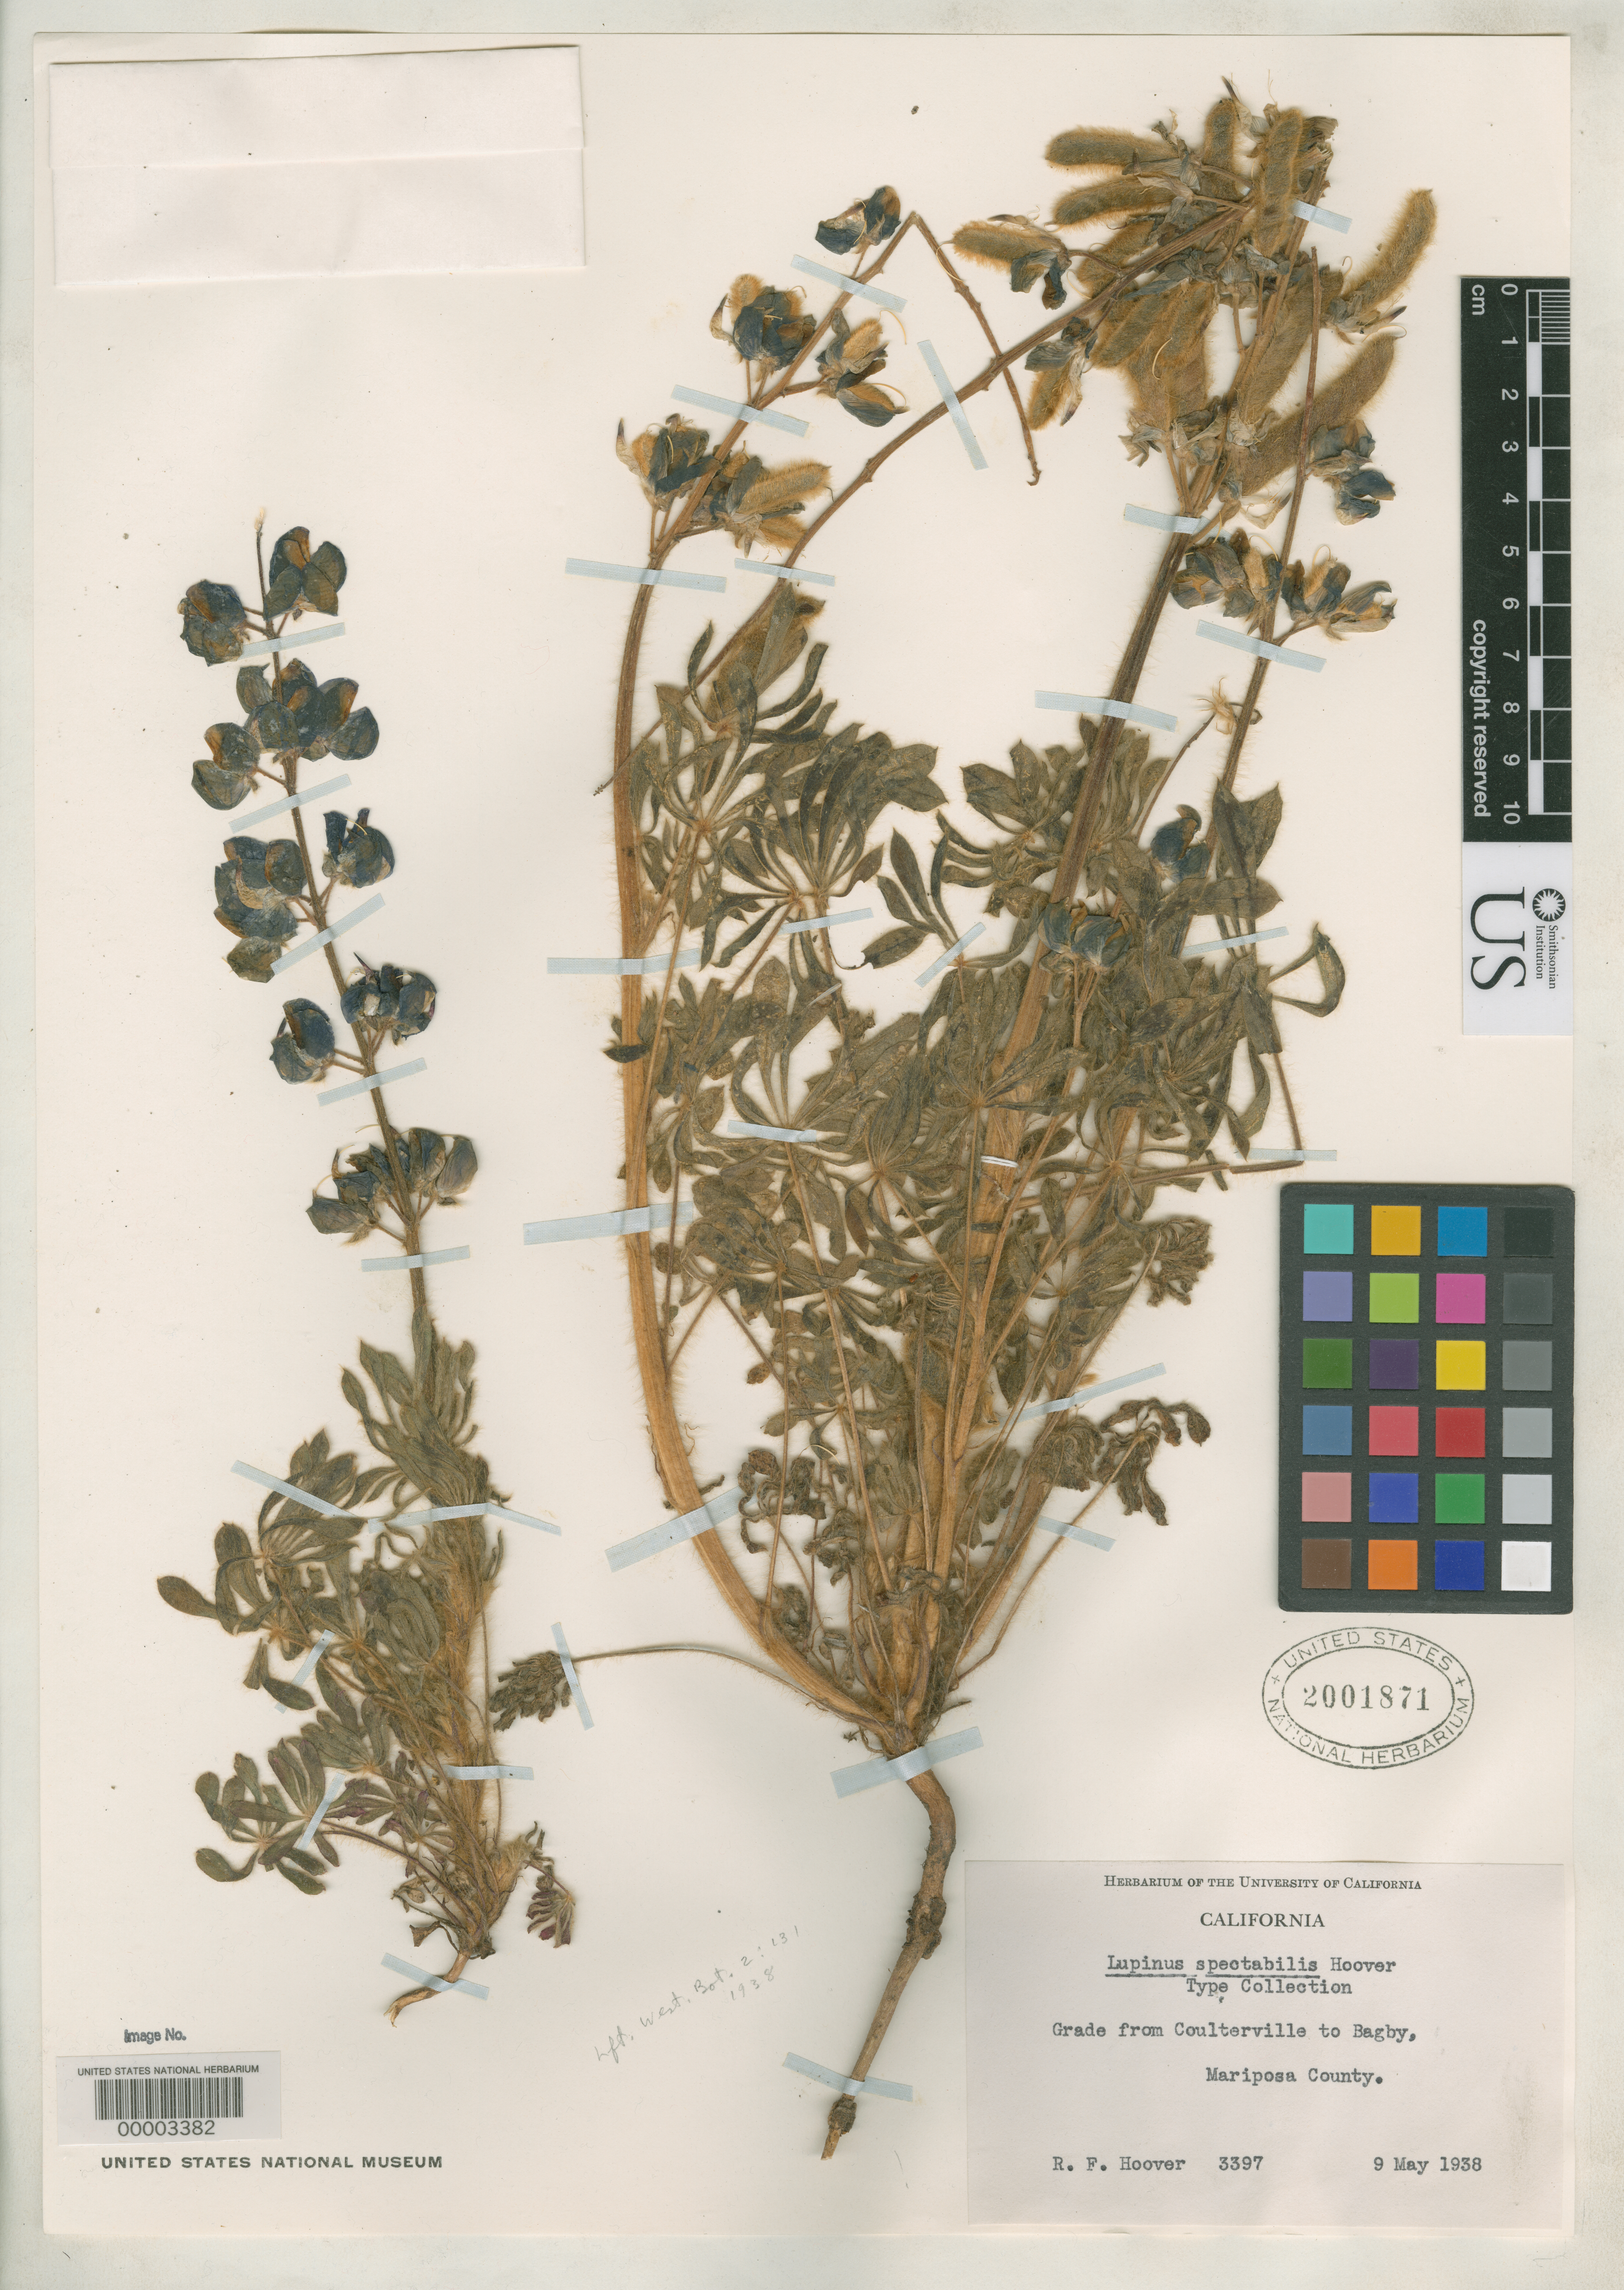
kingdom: Plantae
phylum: Tracheophyta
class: Magnoliopsida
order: Fabales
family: Fabaceae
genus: Lupinus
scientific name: Lupinus spectabilis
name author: Hoover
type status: Isotype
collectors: R. F. Hoover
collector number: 3397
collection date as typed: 09 May 1938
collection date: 1938-05-09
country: United States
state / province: California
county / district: Mariposa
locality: Grade from Coulterville to Bagby.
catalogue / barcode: US 2001871